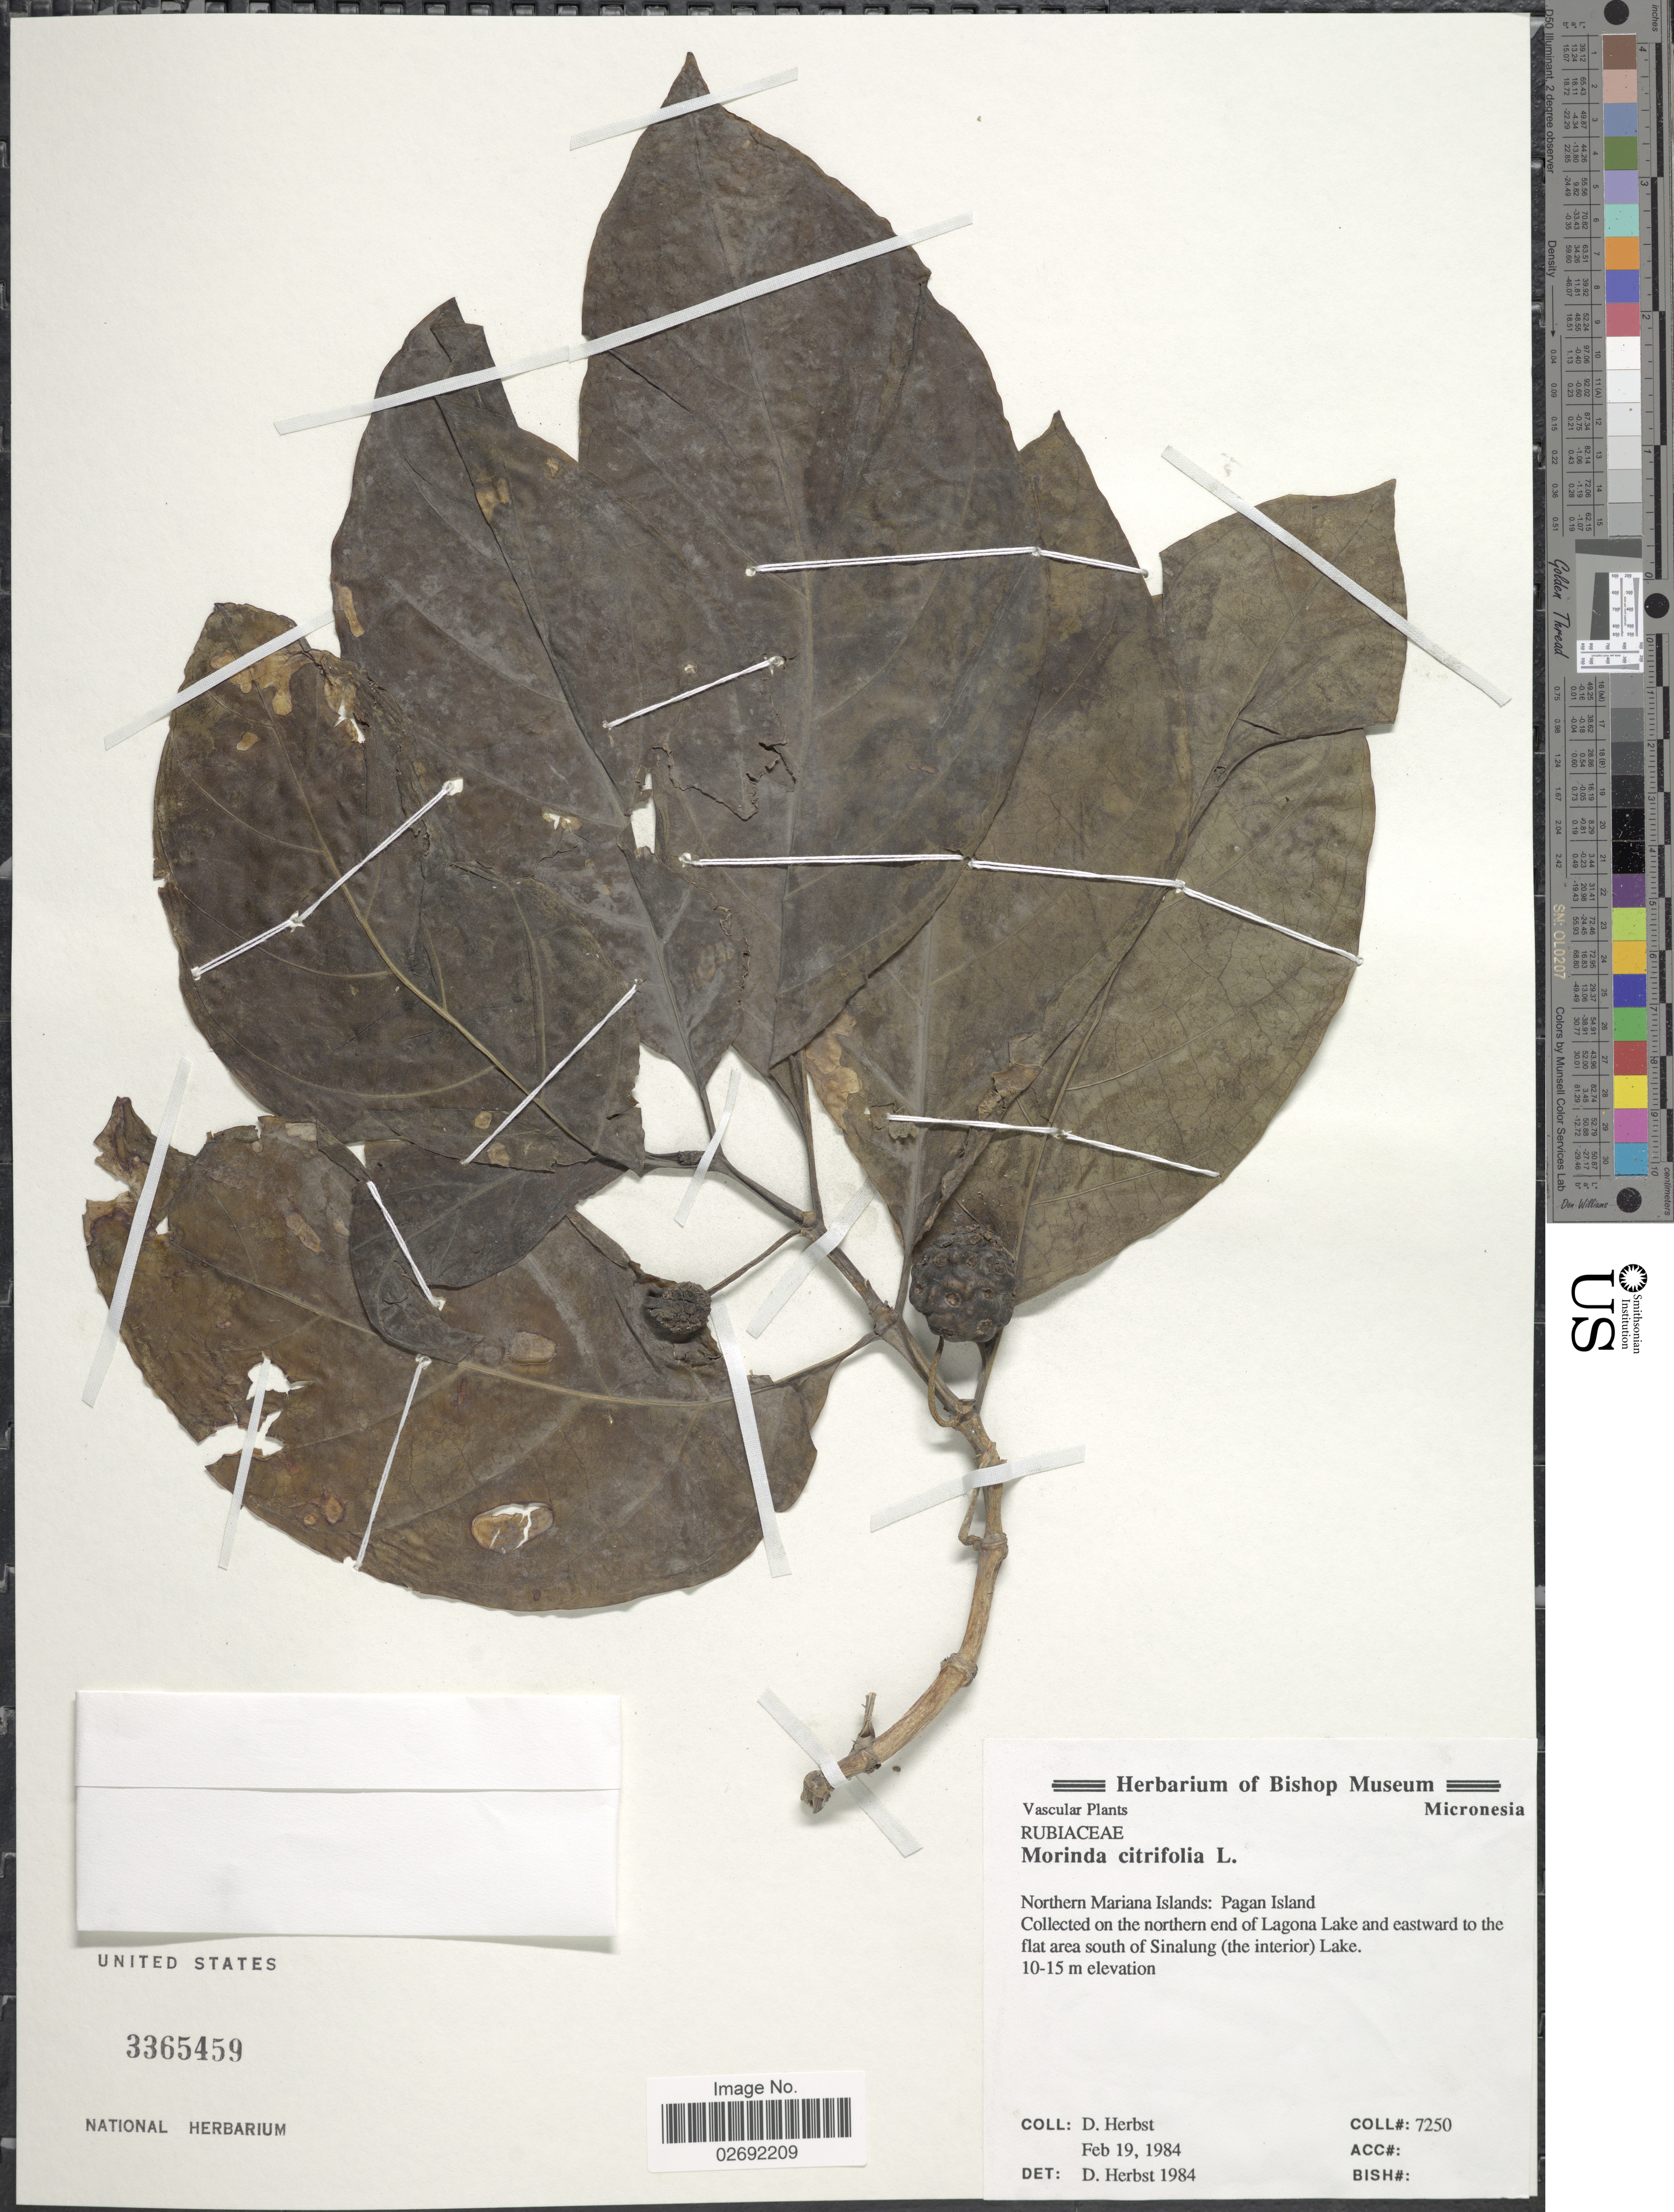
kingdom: Plantae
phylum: Tracheophyta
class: Magnoliopsida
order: Gentianales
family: Rubiaceae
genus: Morinda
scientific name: Morinda citrifolia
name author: L.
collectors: D. Herbst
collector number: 7250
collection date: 1984-02-19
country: Northern Mariana Islands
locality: Pagan Island. The northern end of Lagona Lake and eastward to the flat area south of Sinalung (the interior) Lake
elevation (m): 10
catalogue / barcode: US 3365459